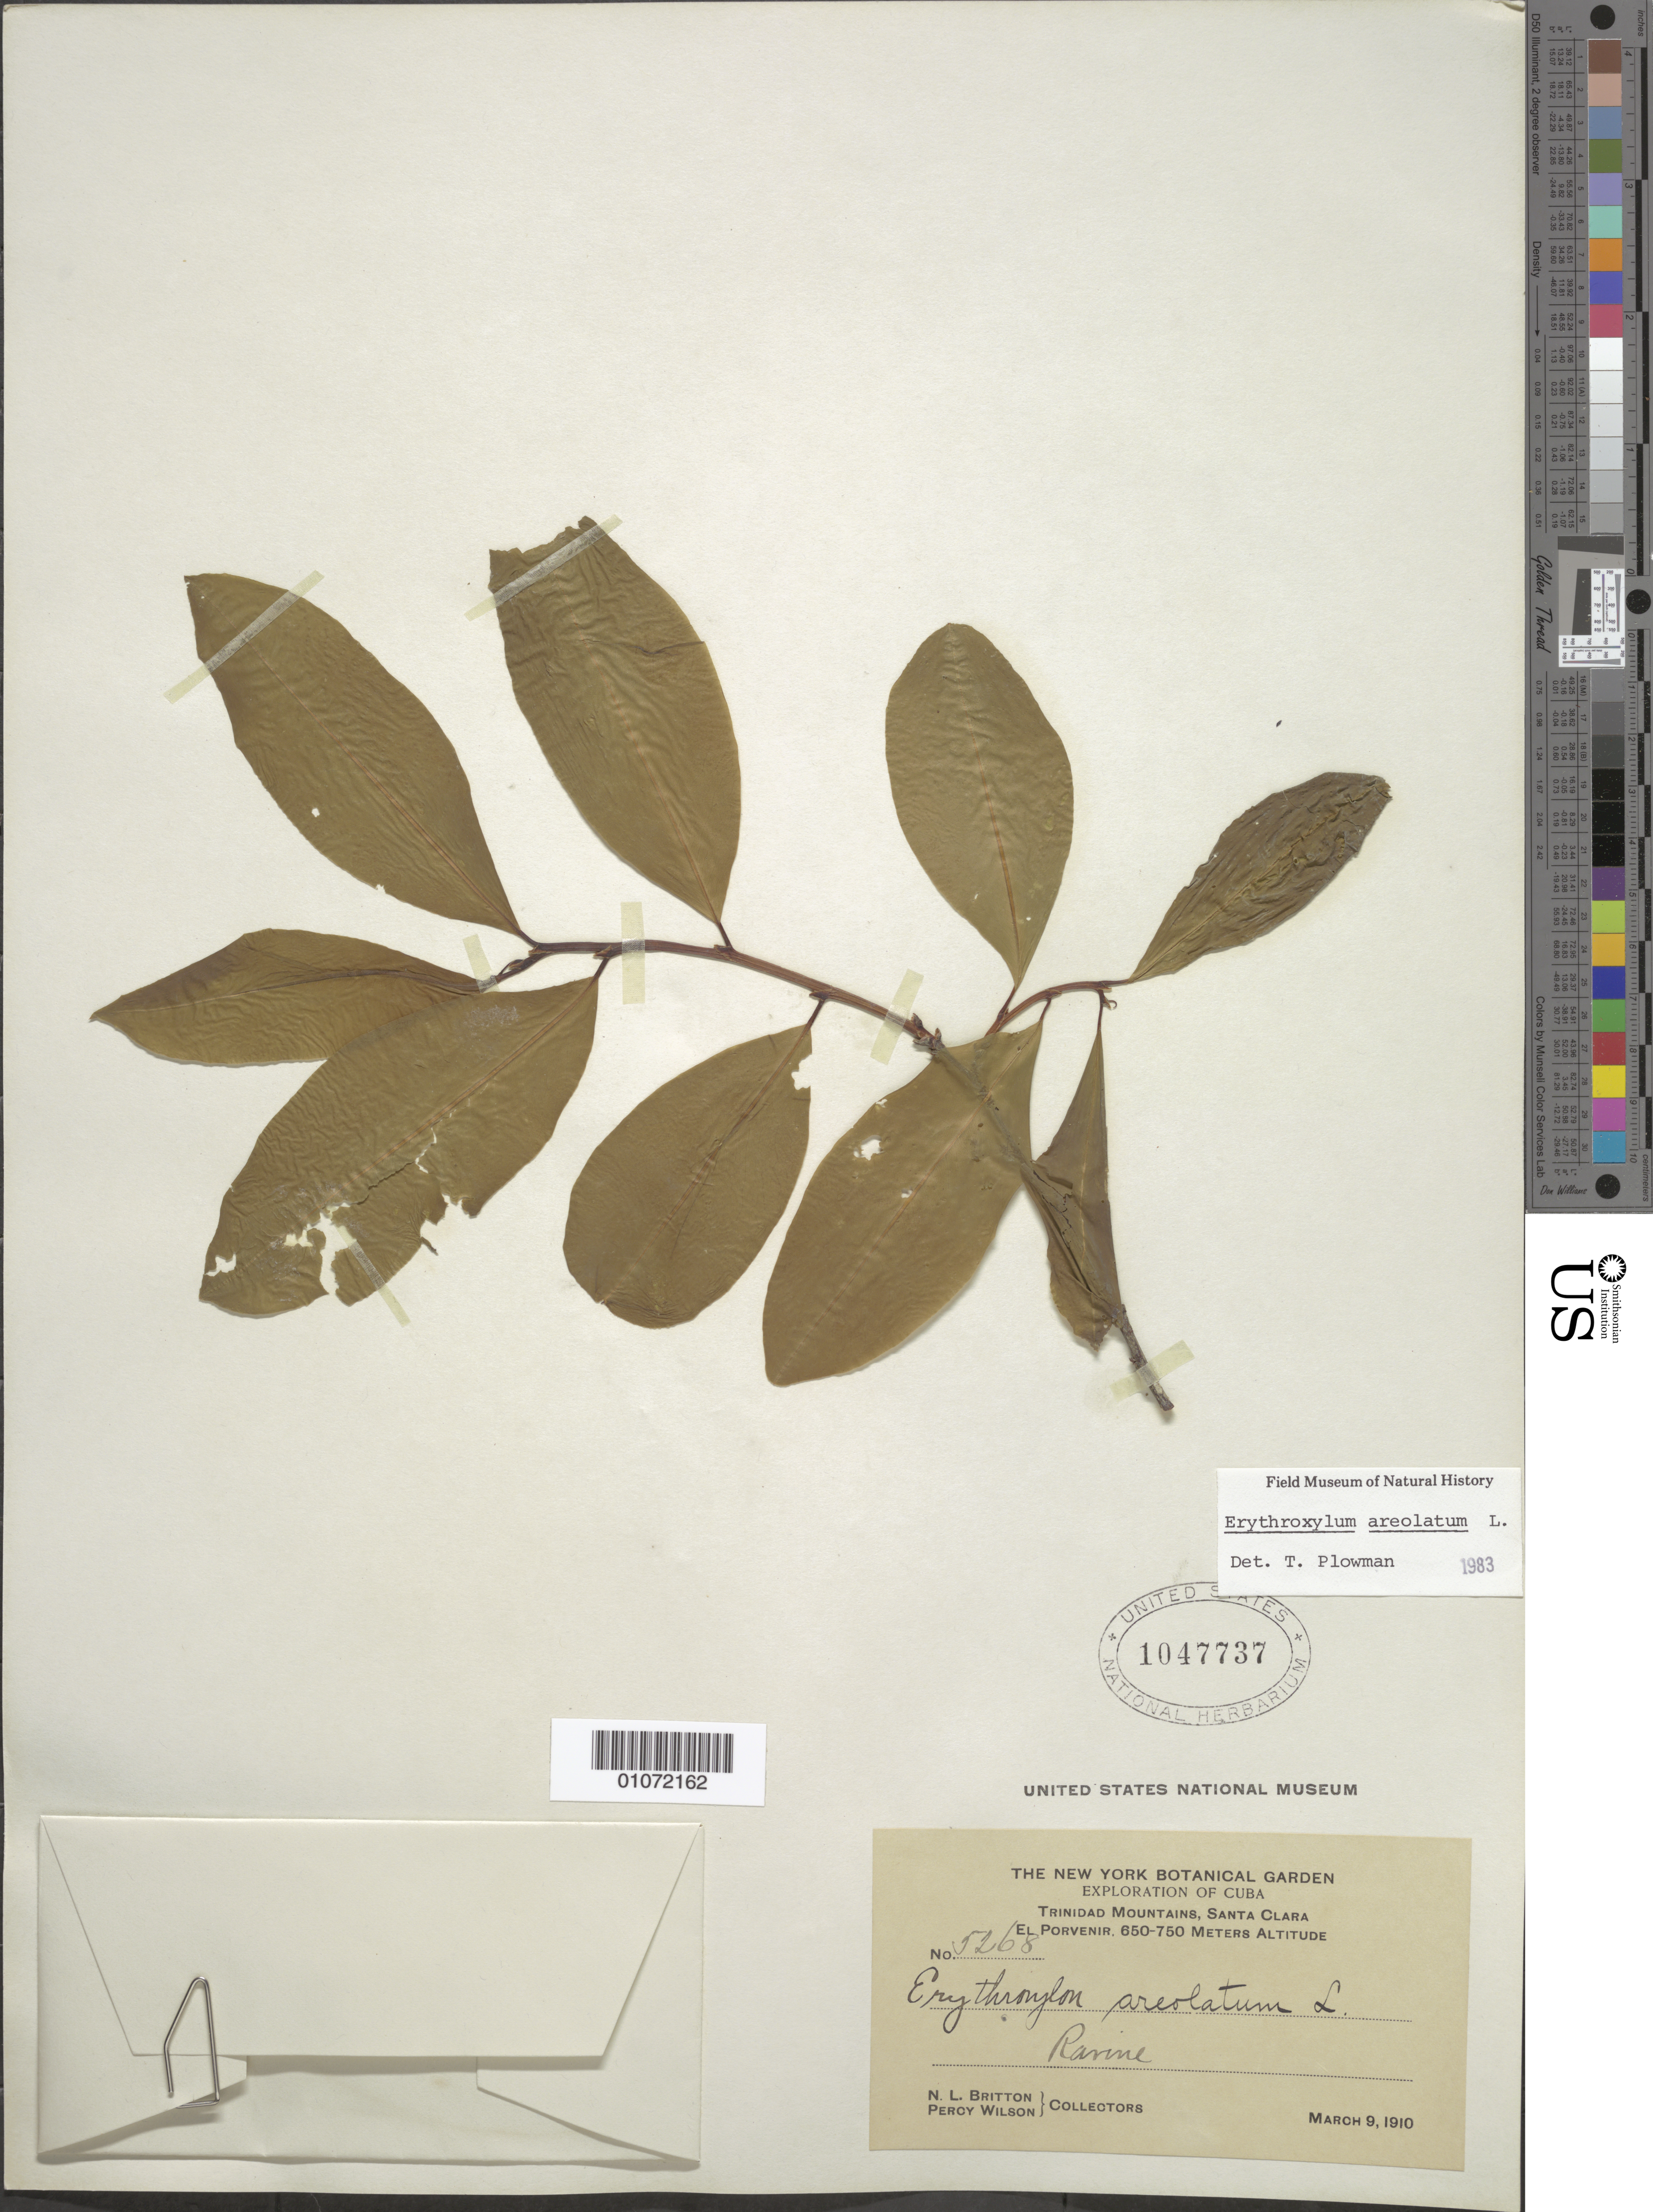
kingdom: Plantae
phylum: Tracheophyta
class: Magnoliopsida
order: Malpighiales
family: Erythroxylaceae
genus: Erythroxylum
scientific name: Erythroxylum aerolatum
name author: L.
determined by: Plowman, T.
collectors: N. Britton & P. Wilson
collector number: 5268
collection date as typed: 09 Mar 1910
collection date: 1910-03-09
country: Cuba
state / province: Villa Clara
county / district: Santa Clara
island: Cuba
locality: Trinidad Mountains, Santa Clara Porvenir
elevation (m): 600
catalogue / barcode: US 1047737